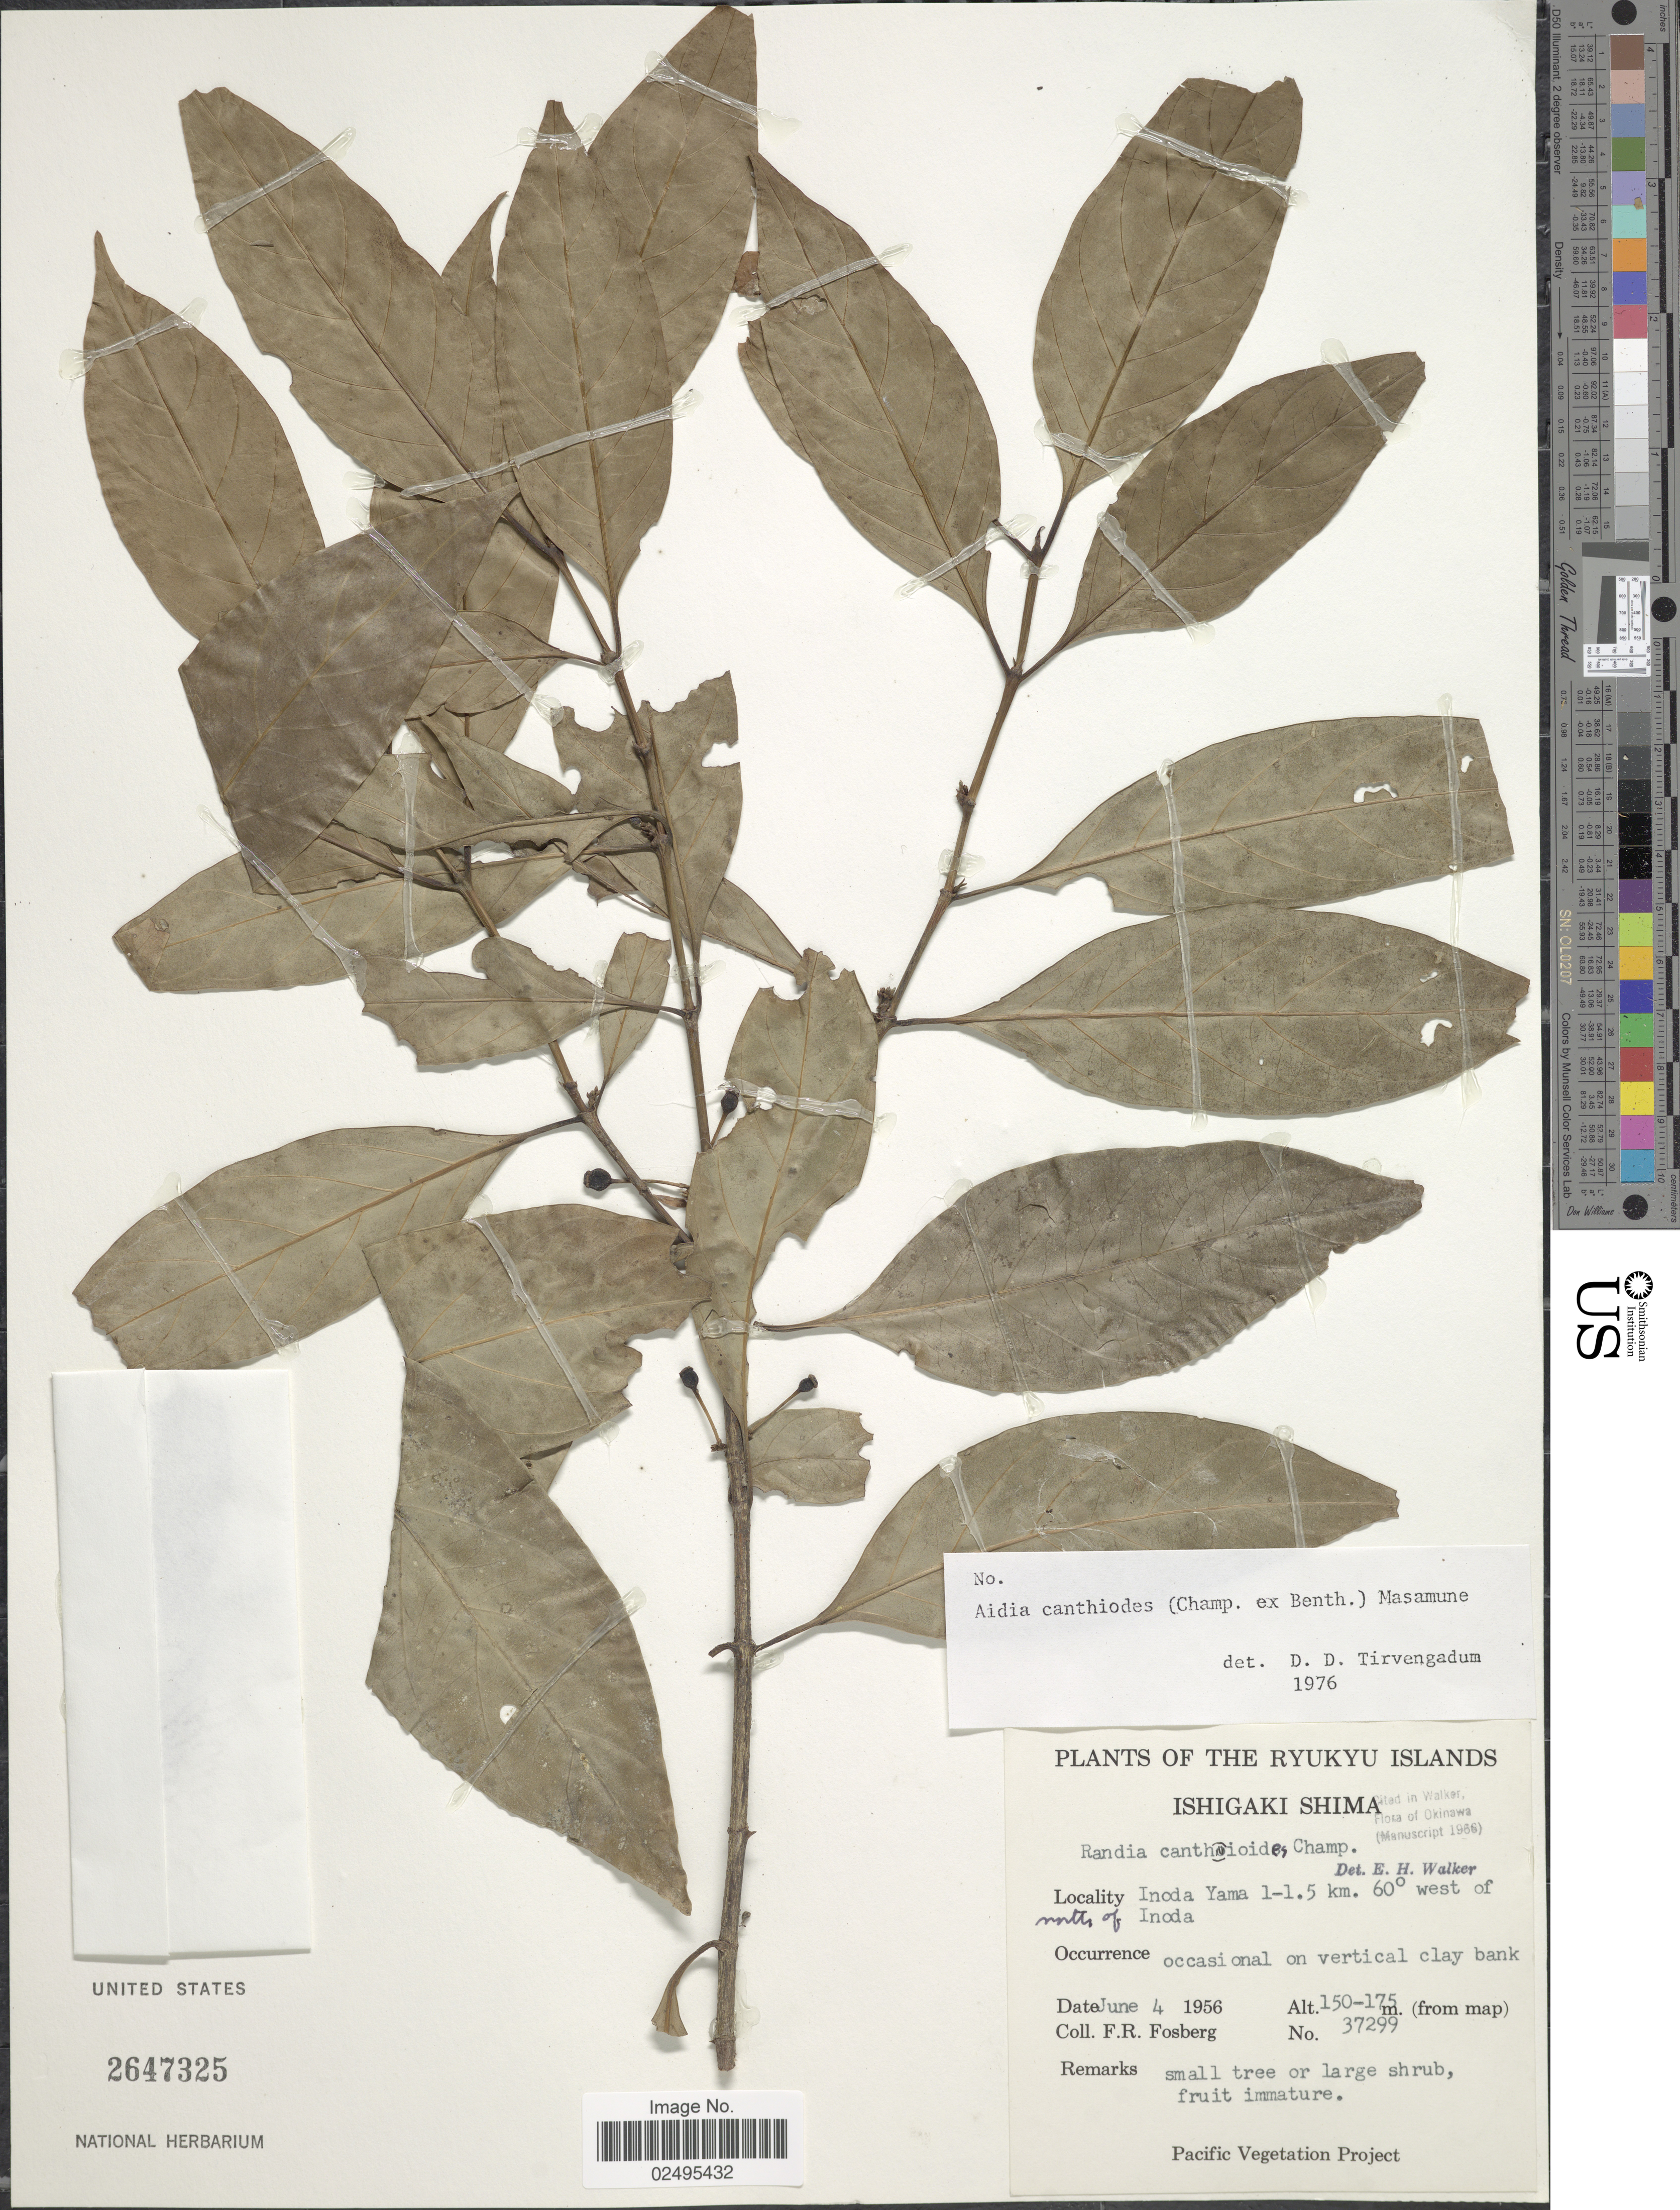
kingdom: Plantae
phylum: Tracheophyta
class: Magnoliopsida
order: Gentianales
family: Rubiaceae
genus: Aidia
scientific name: Aidia canthioides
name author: (Champ. ex Benth.) Masam.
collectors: F. R. Fosberg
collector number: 37299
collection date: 1956-06-04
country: Japan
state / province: Okinawa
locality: Ryukyu Islands, Ishigaki Shami, Inoda Yama 1-1.5 km. 60° west of north of India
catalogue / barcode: US 2647325